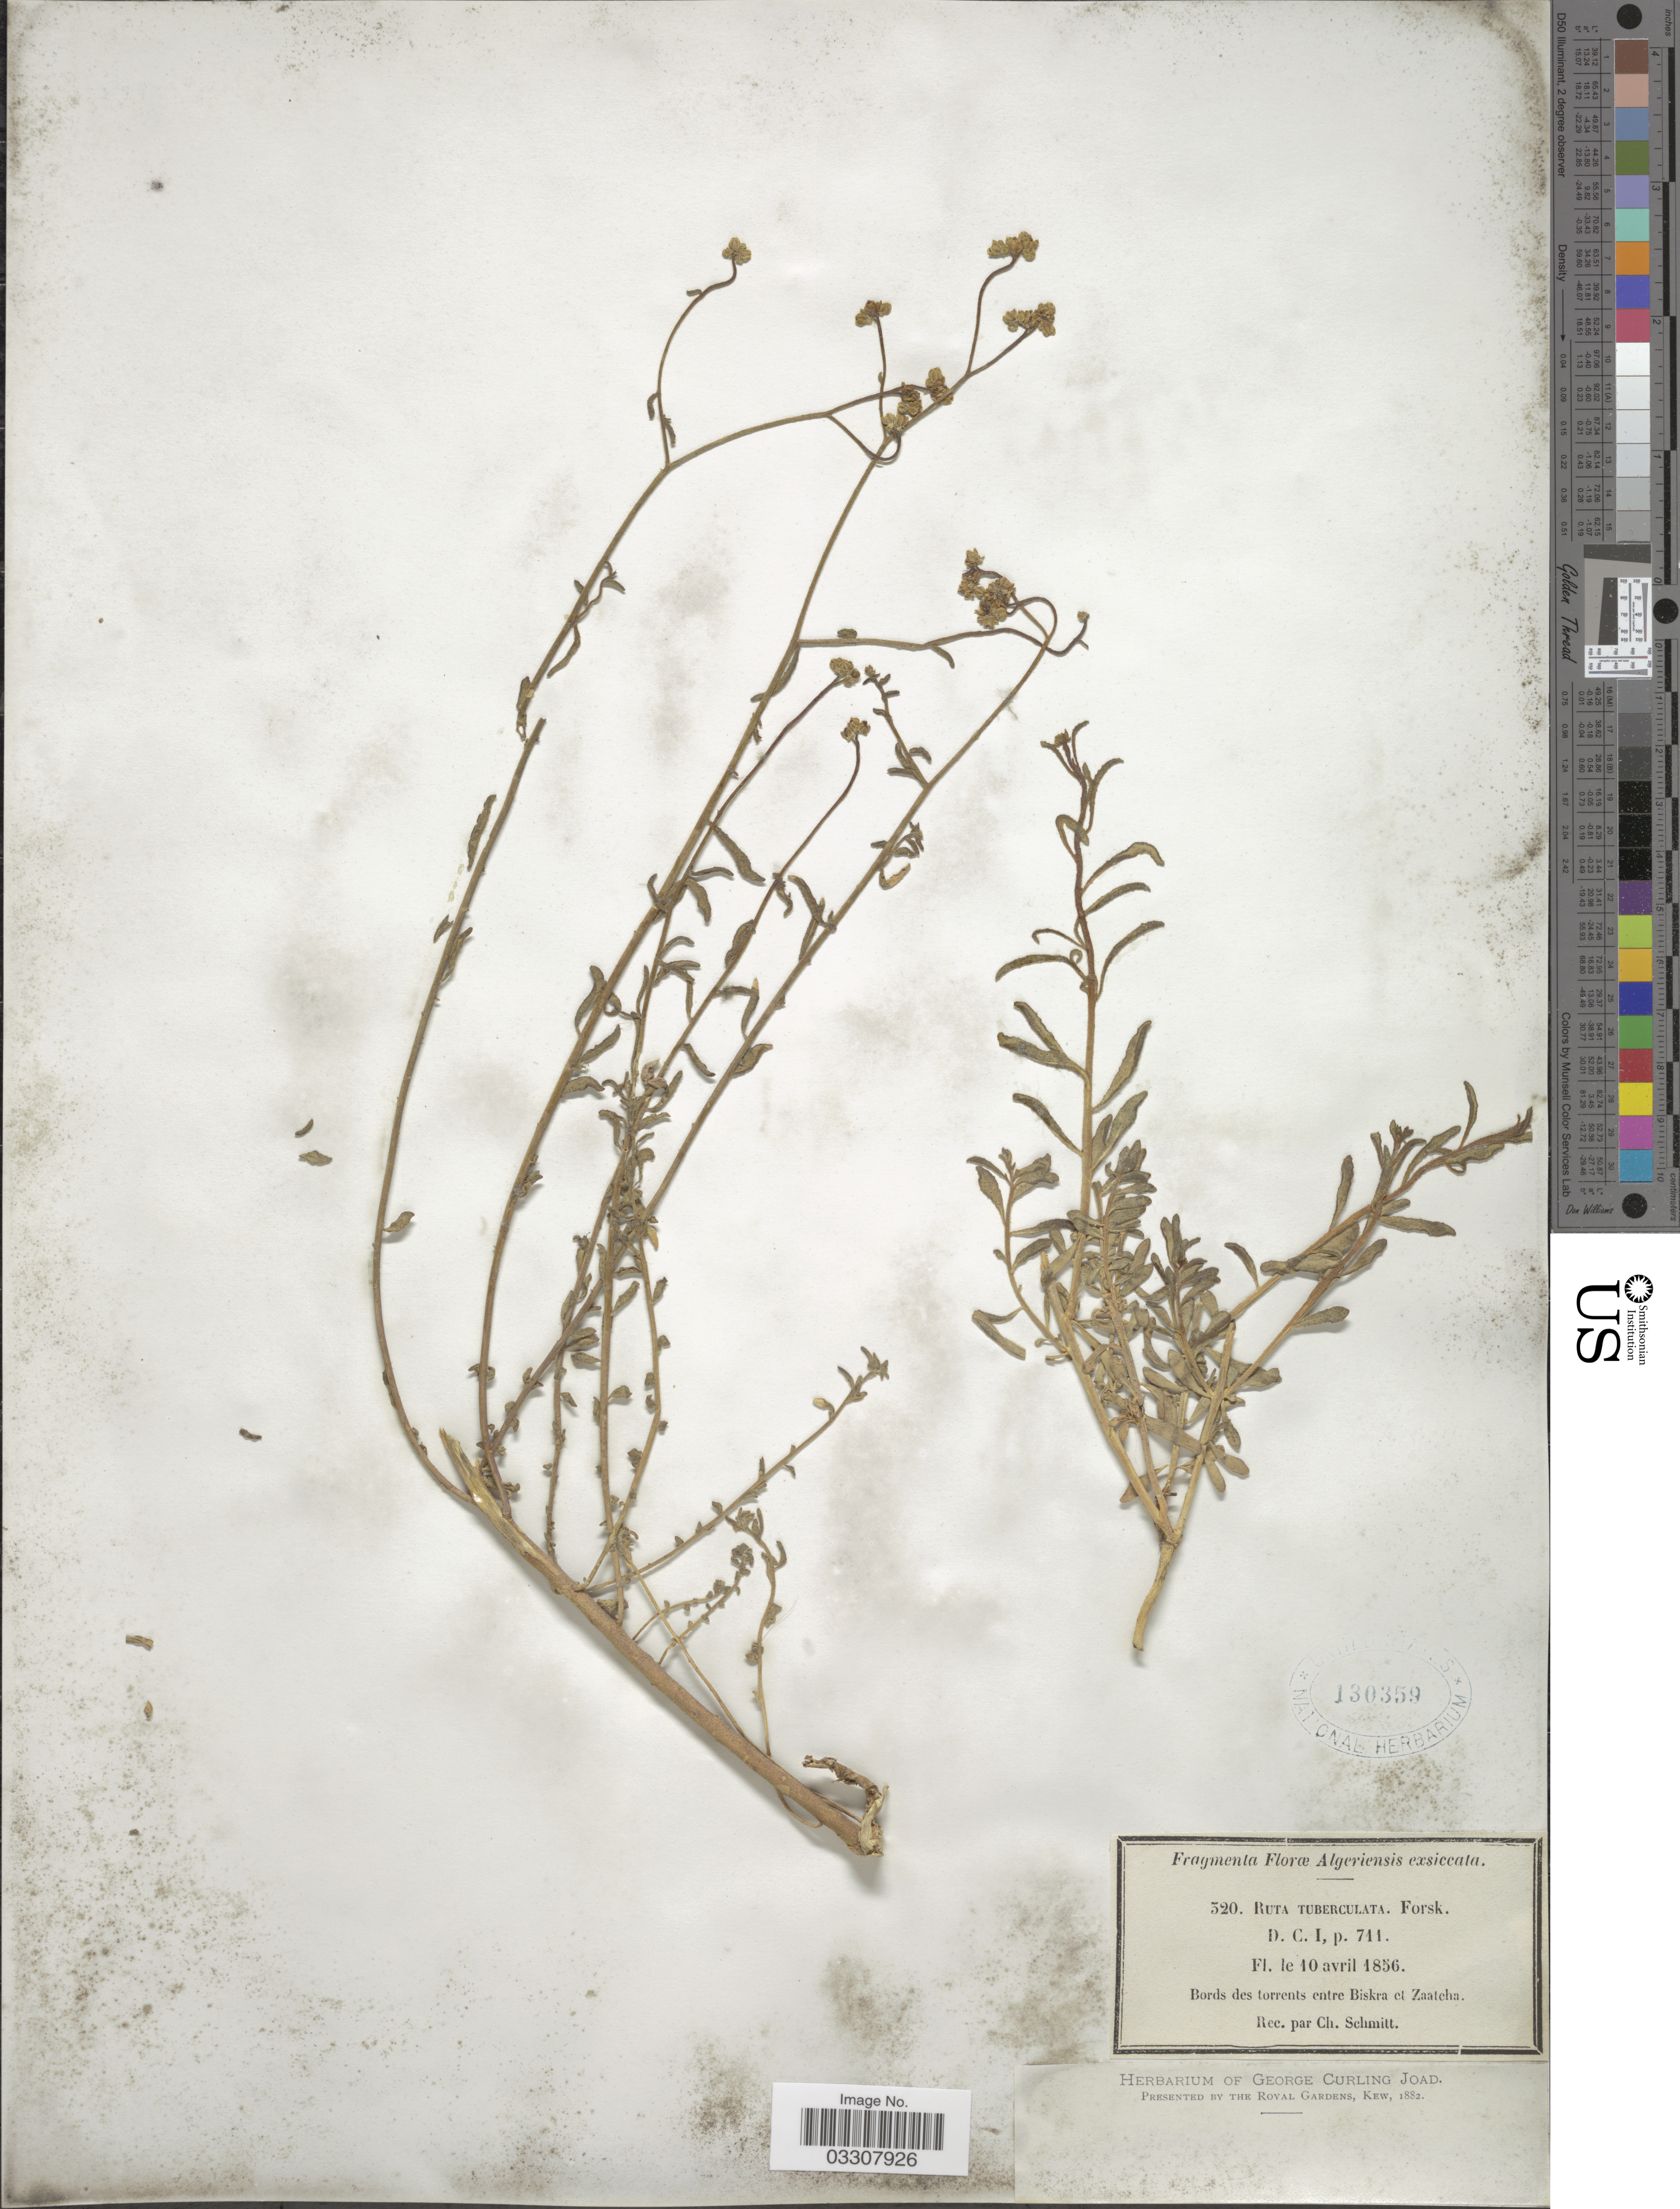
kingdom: Plantae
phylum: Tracheophyta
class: Magnoliopsida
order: Sapindales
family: Rutaceae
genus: Haplophyllum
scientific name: Haplophyllum tuberculatum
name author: (Forssk.) A. Juss.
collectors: C. Schmitt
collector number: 520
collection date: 1956-04-10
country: Algeria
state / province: Biskra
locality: Bords des torrents entre Biskra et Zaatcha.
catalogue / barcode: US 130359